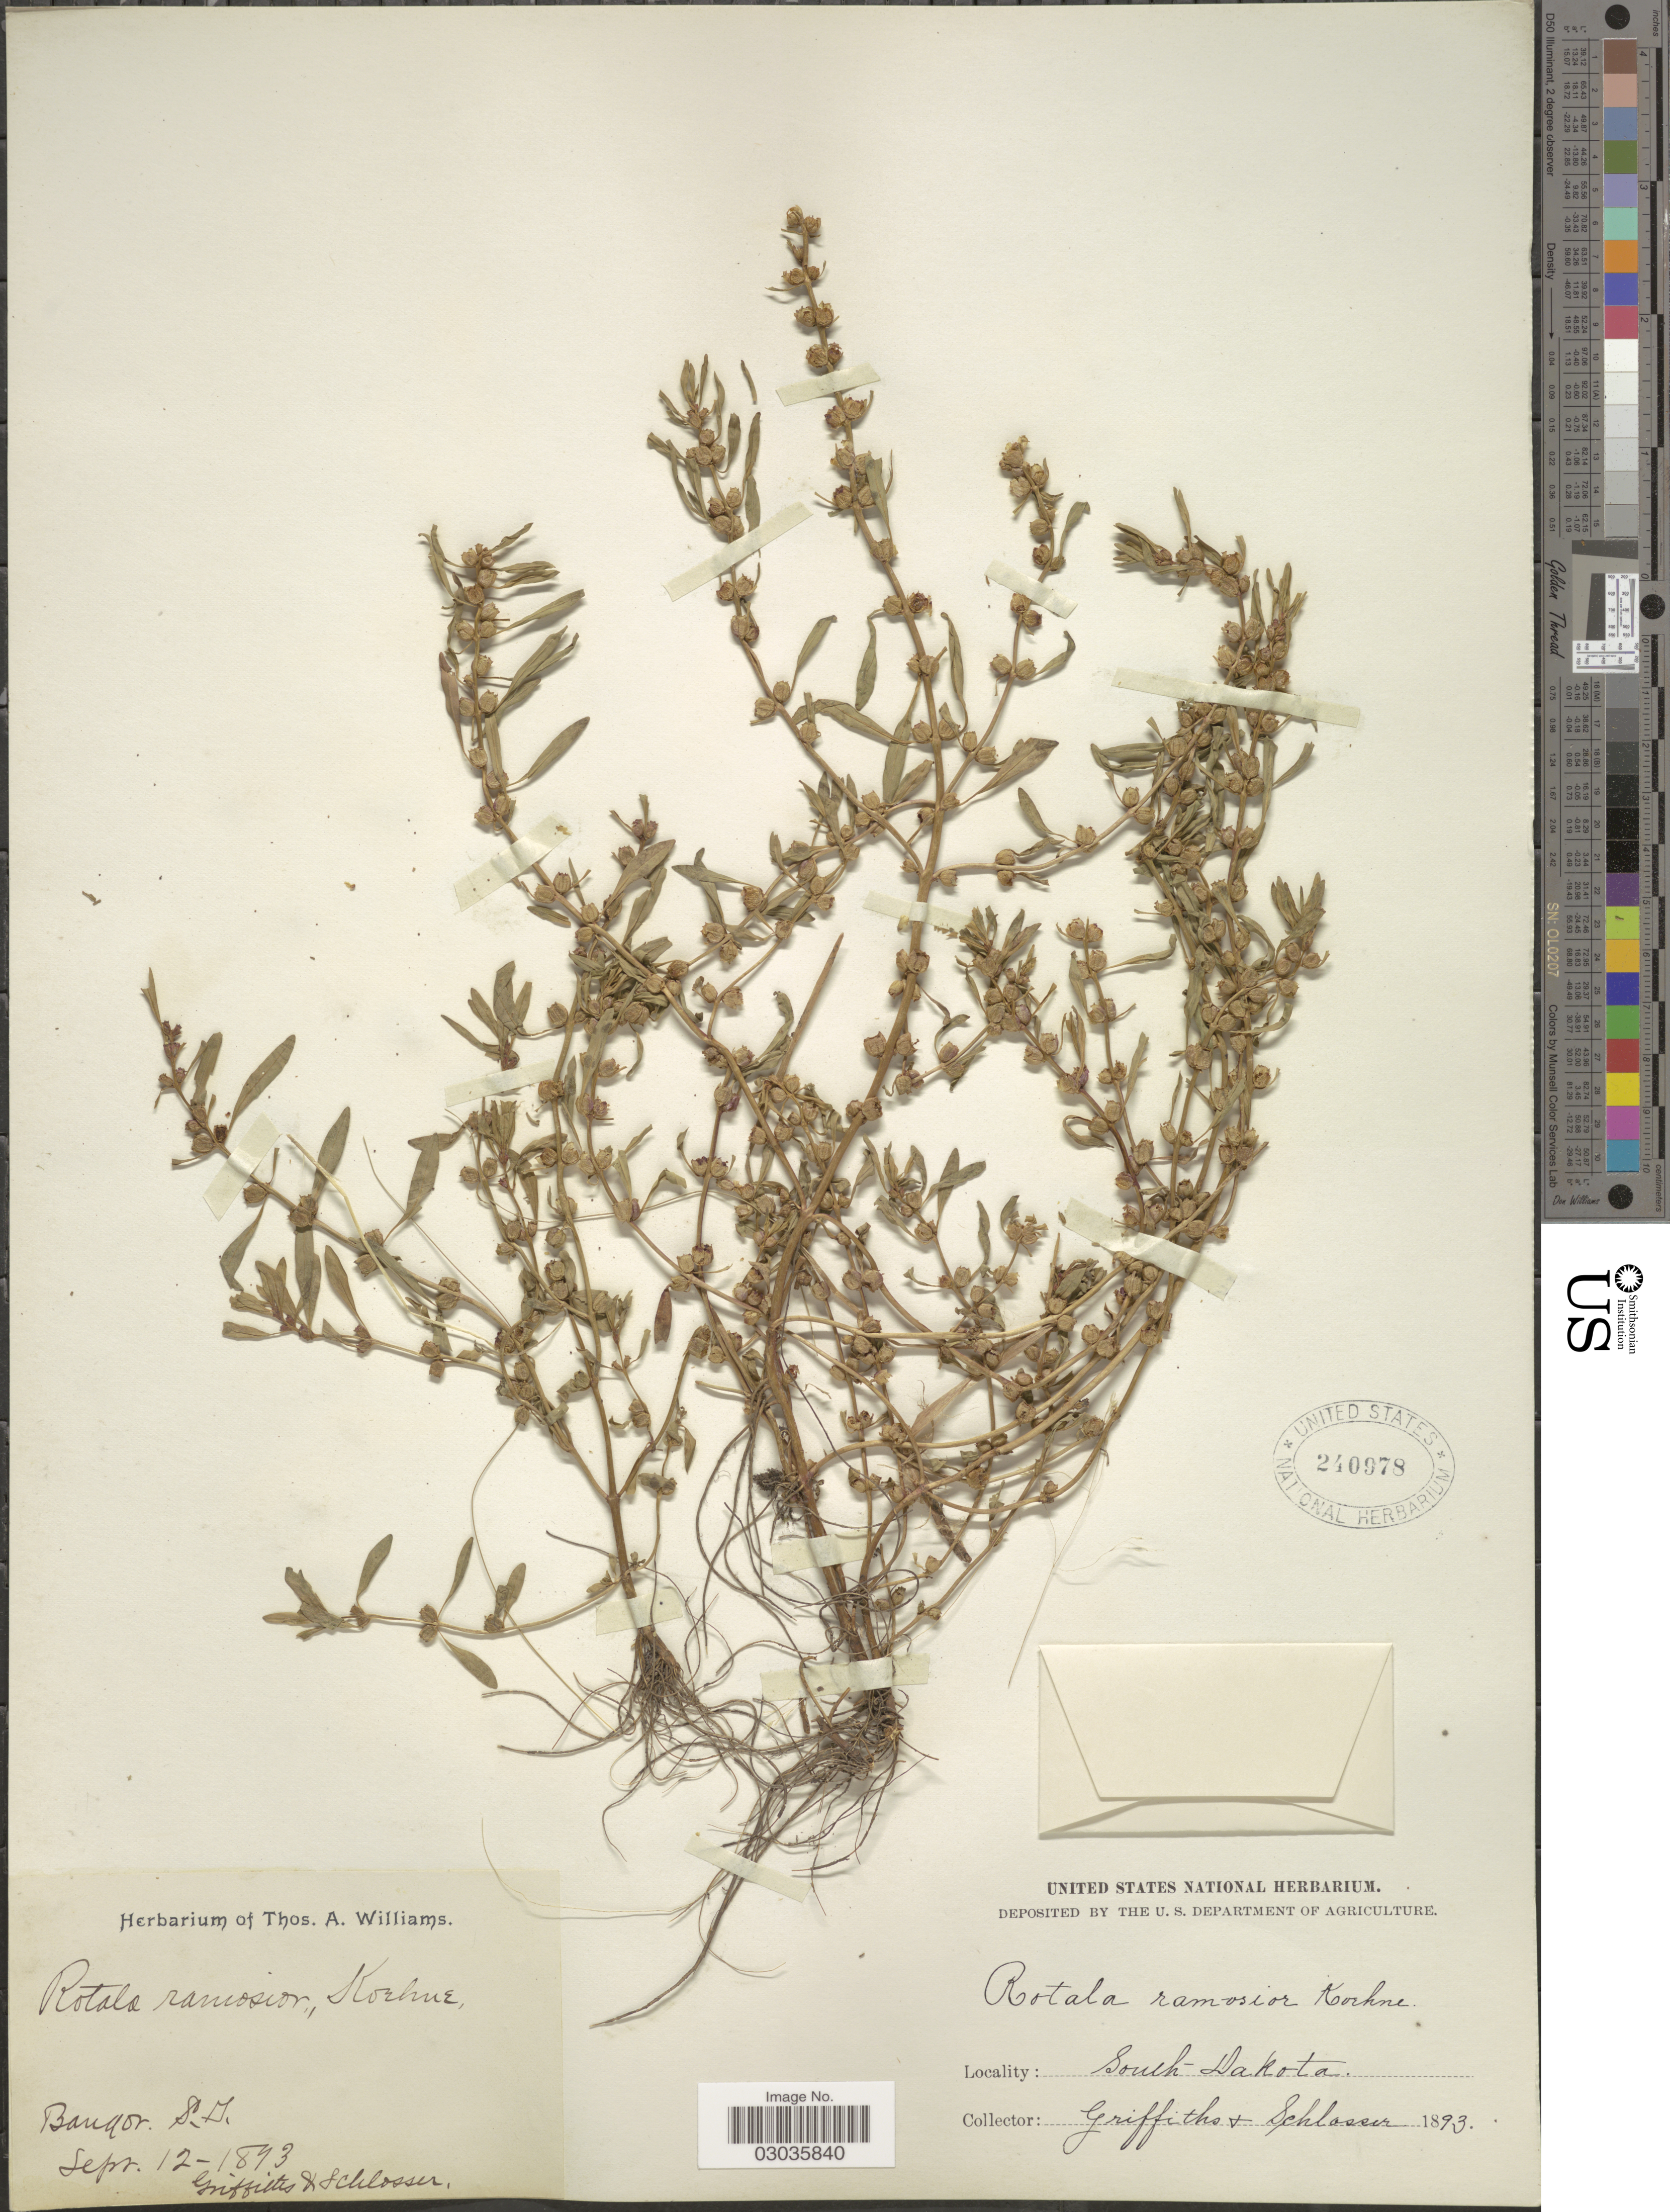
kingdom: Plantae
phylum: Tracheophyta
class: Magnoliopsida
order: Myrtales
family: Lythraceae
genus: Rotala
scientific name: Rotala ramosior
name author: (L.) Koehne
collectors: -- Griffiths & -. Schlosser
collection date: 1893-09-12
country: United States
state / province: South Dakota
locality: Bangor.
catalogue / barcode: US 240978